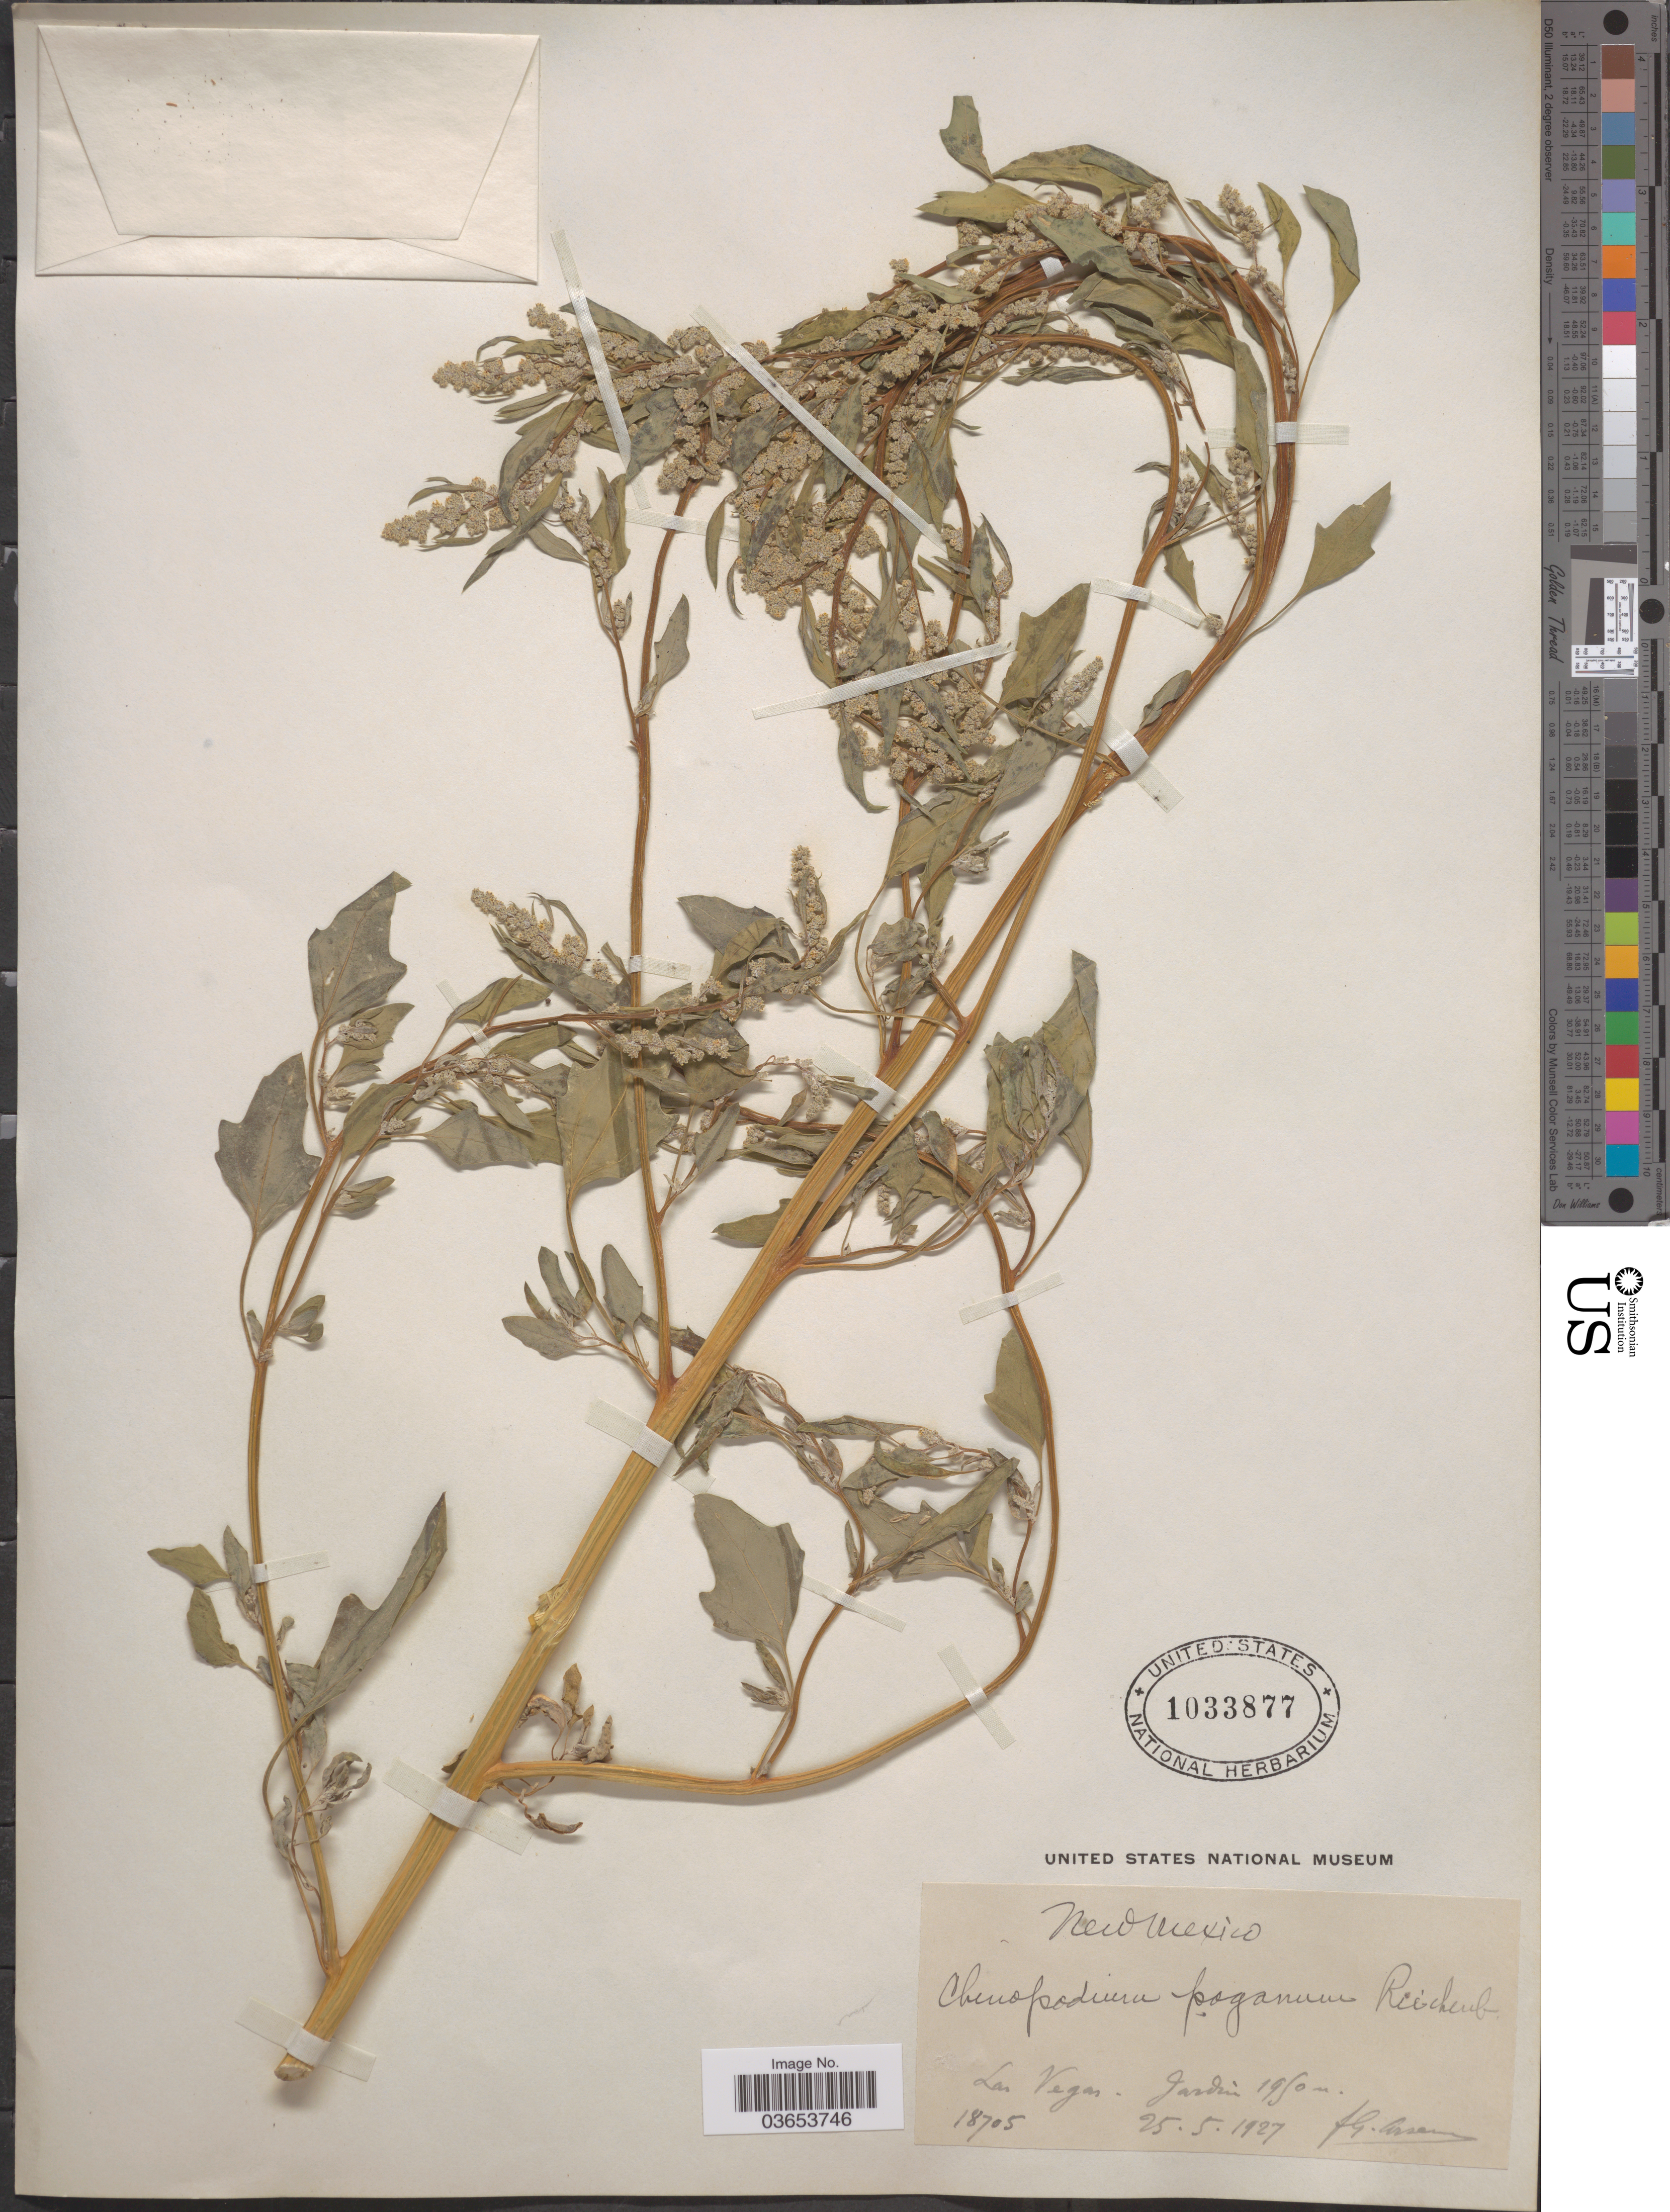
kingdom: Plantae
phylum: Tracheophyta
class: Magnoliopsida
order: Caryophyllales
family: Amaranthaceae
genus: Chenopodium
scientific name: Chenopodium paganum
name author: Rchb.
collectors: F. Arsène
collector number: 18705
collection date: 1927-05-25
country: United States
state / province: New Mexico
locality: Las Vegas. Jardin.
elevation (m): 1950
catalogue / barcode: US 1033877